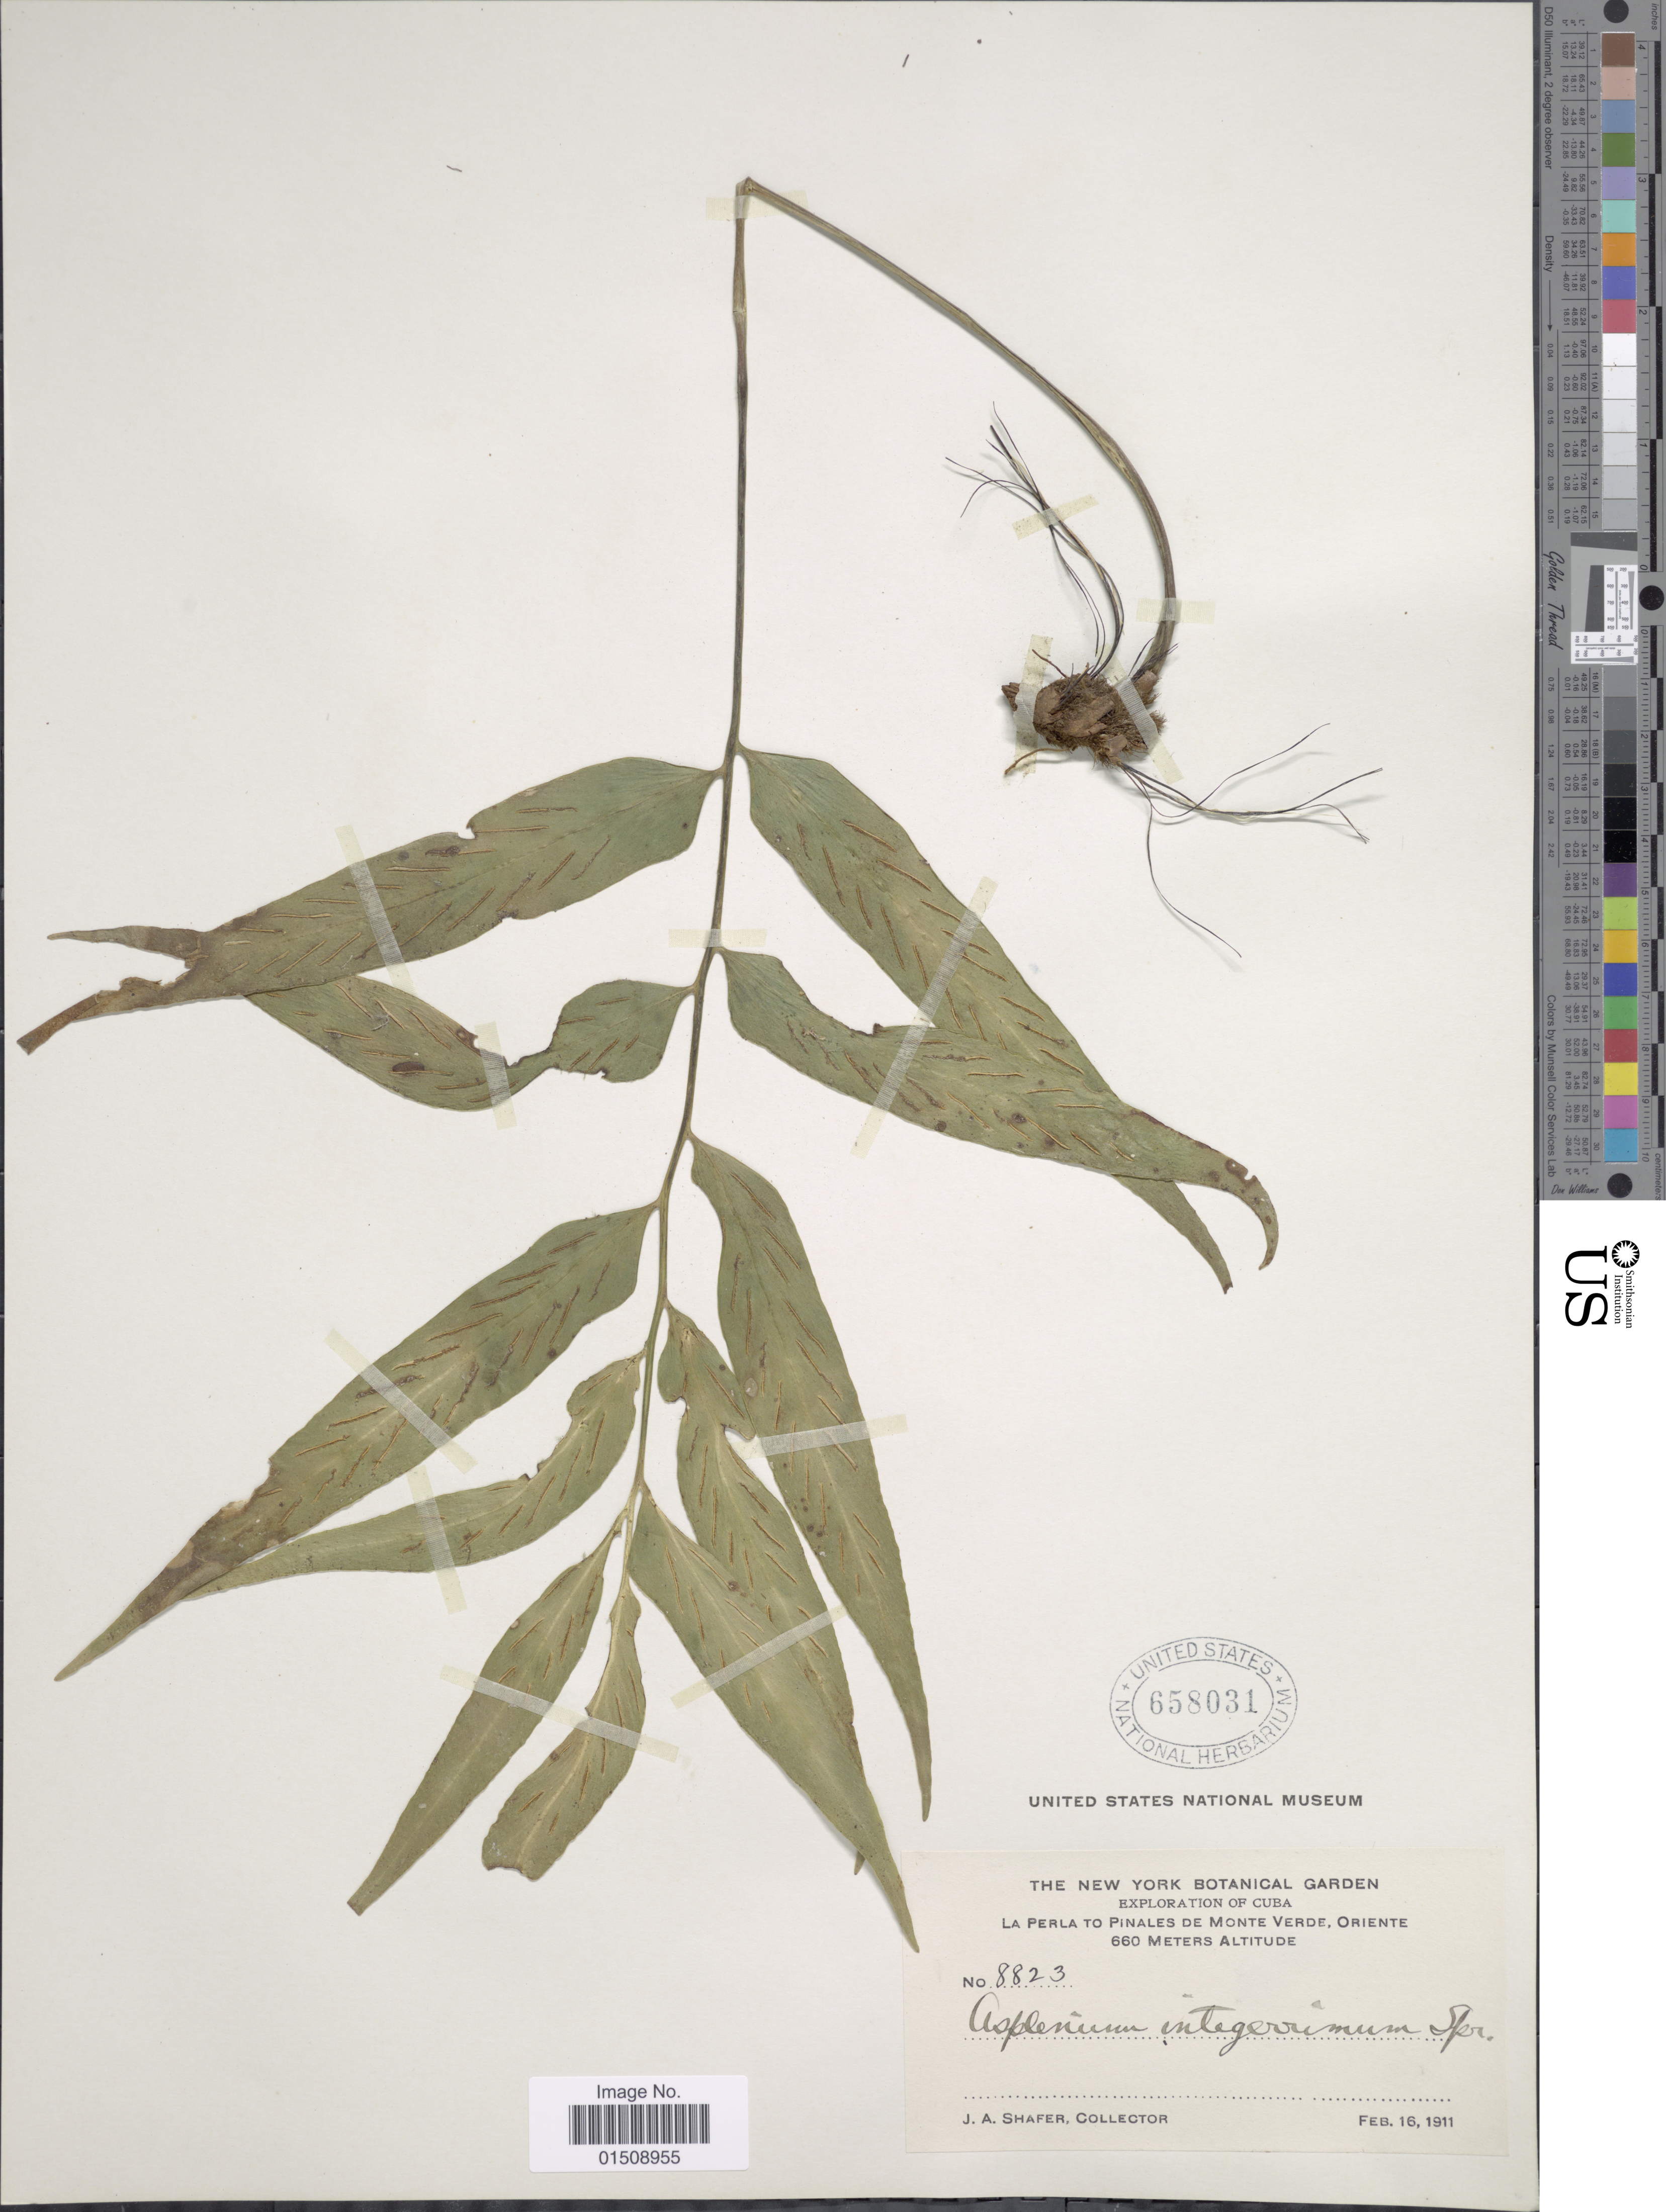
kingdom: Plantae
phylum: Tracheophyta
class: Polypodiopsida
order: Polypodiales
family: Aspleniaceae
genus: Asplenium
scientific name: Asplenium juglandifolium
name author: Lam.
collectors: J. A. Shafer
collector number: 8823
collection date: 1911-02-16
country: Cuba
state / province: Oriente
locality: La Perla to Pinales de Monte Verde, Oriente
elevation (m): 660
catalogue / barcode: US 658031